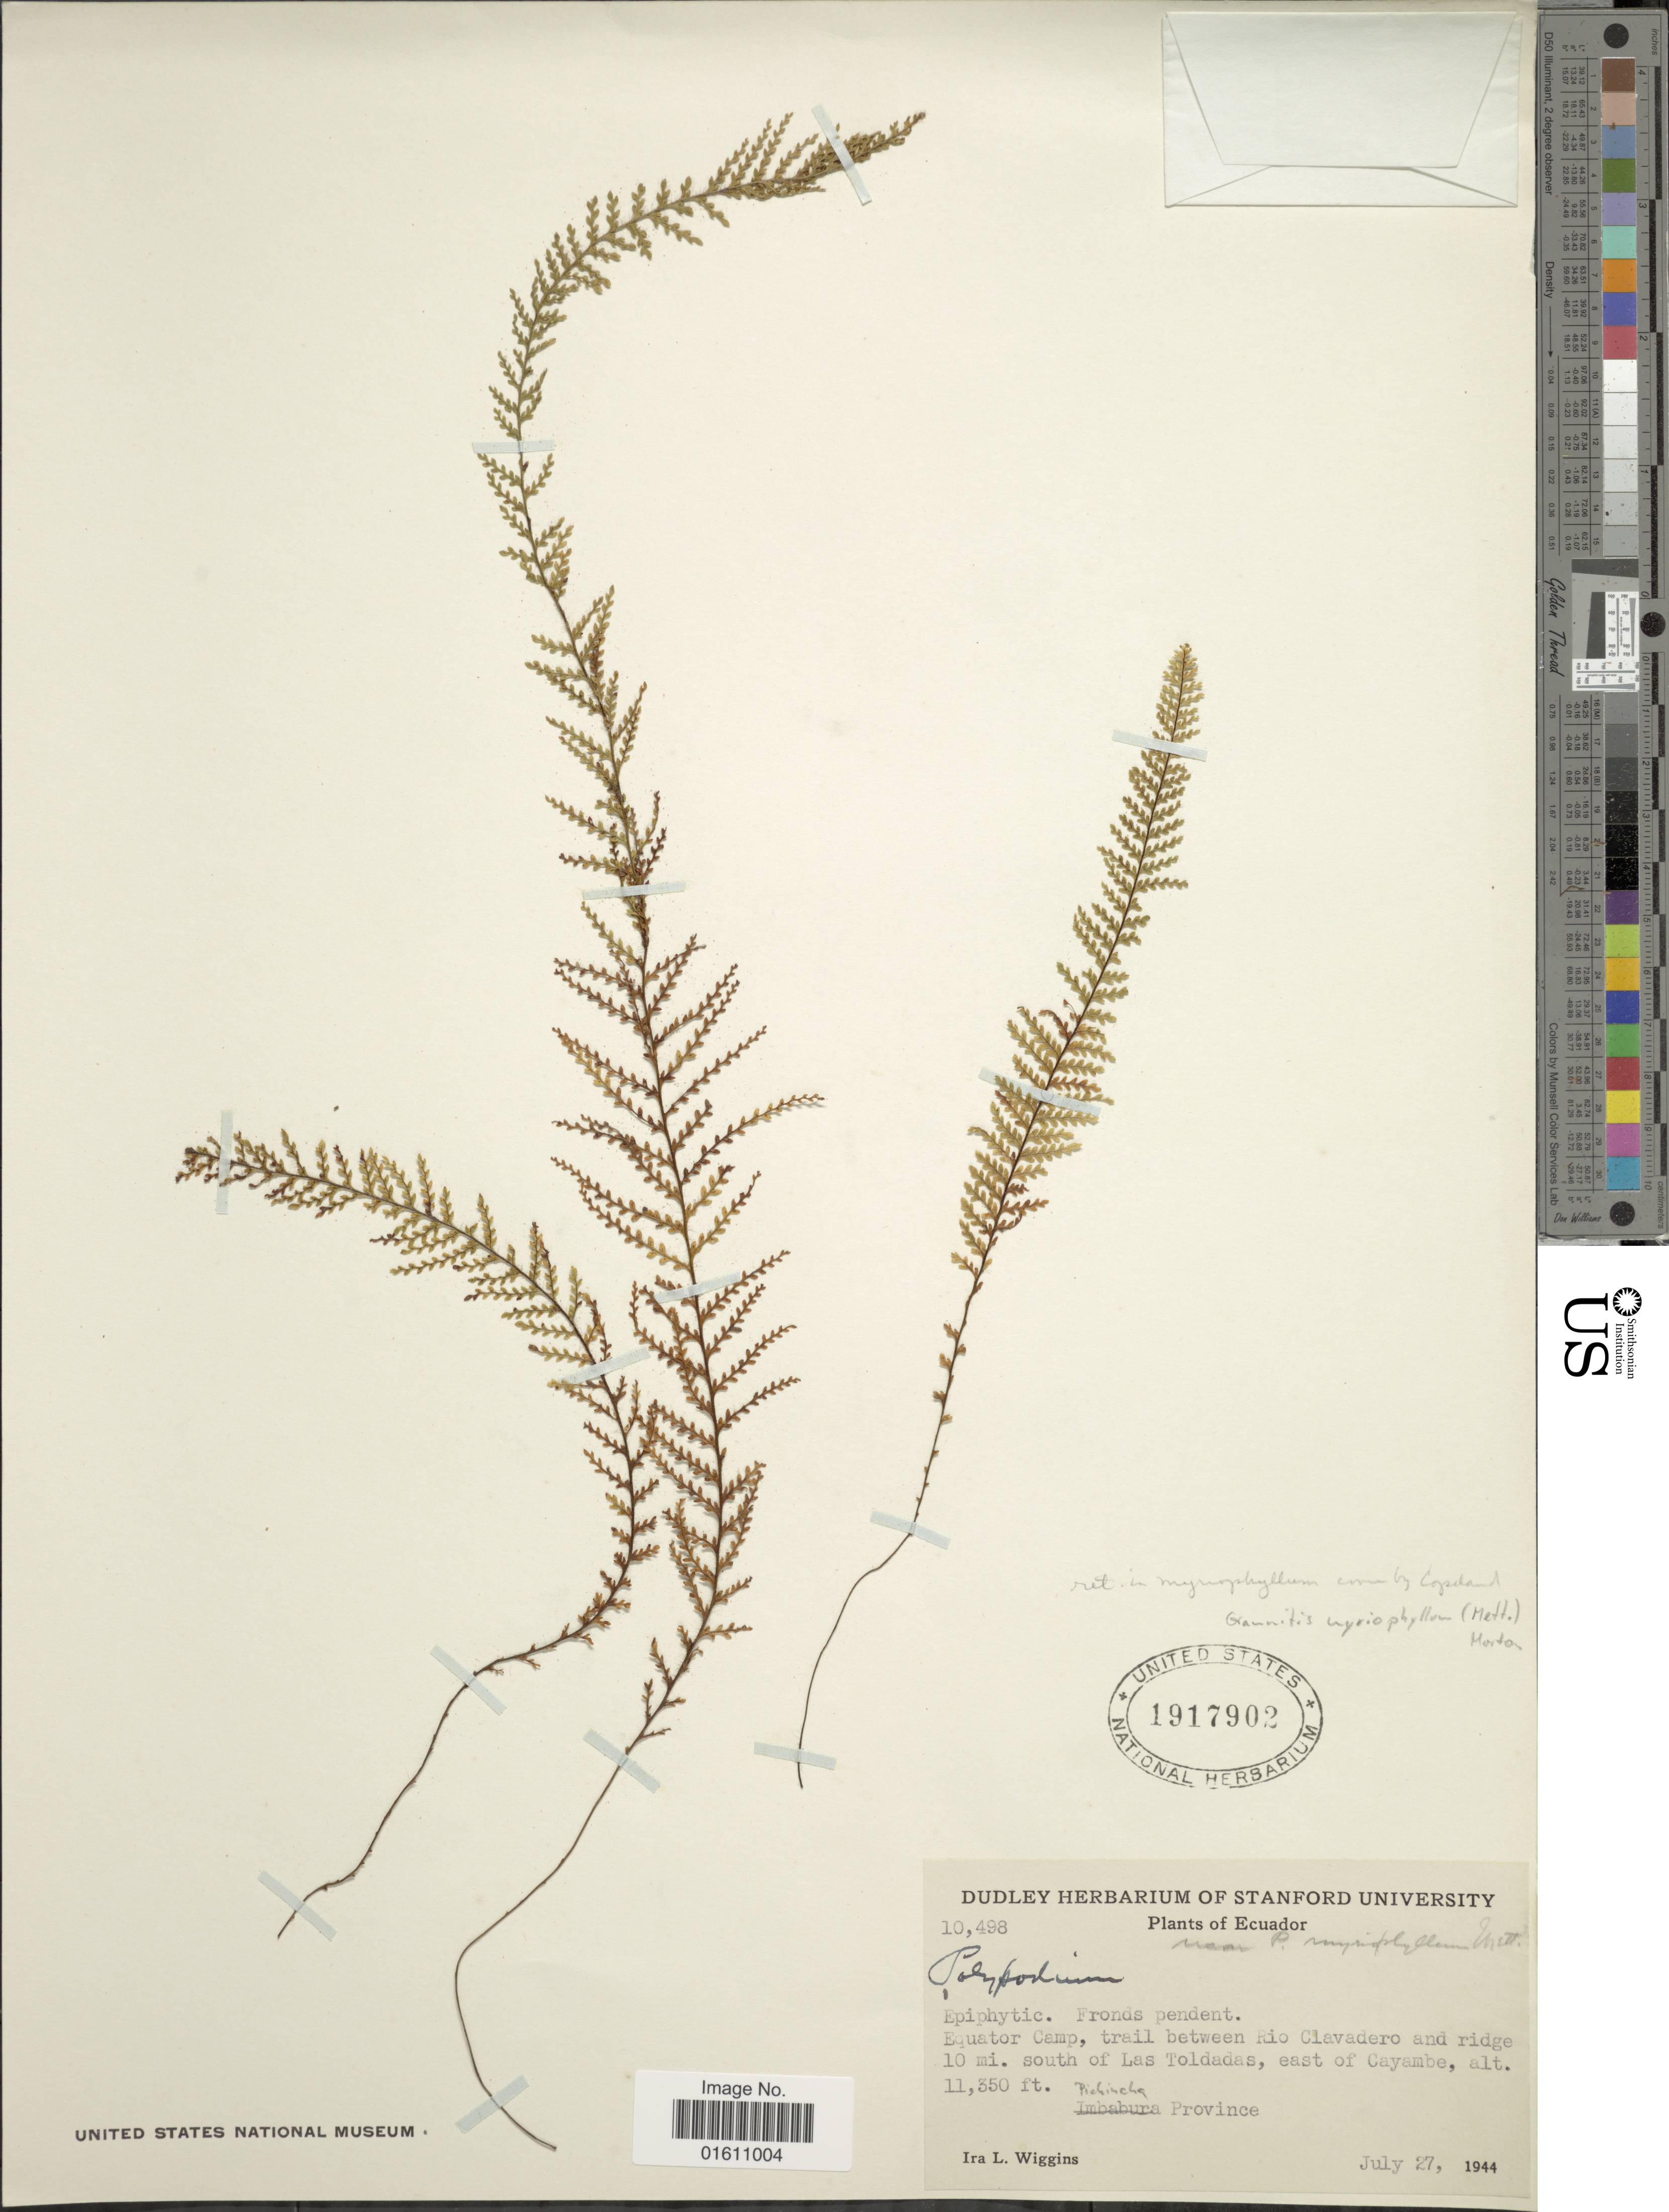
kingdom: Plantae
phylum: Tracheophyta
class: Polypodiopsida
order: Polypodiales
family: Polypodiaceae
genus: Moranopteris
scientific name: Moranopteris longisetosa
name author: (Hook.) R. Y. Hirai & J. Prado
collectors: I. L. Wiggins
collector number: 10498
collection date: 1944-02-27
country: Ecuador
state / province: Pichincha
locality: Equator Camp, trail between Rio Clavadero and ridge 10 mi. south of Las Toldadas, east of Cayambe, Pichincha Province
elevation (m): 3459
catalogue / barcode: US 1917902